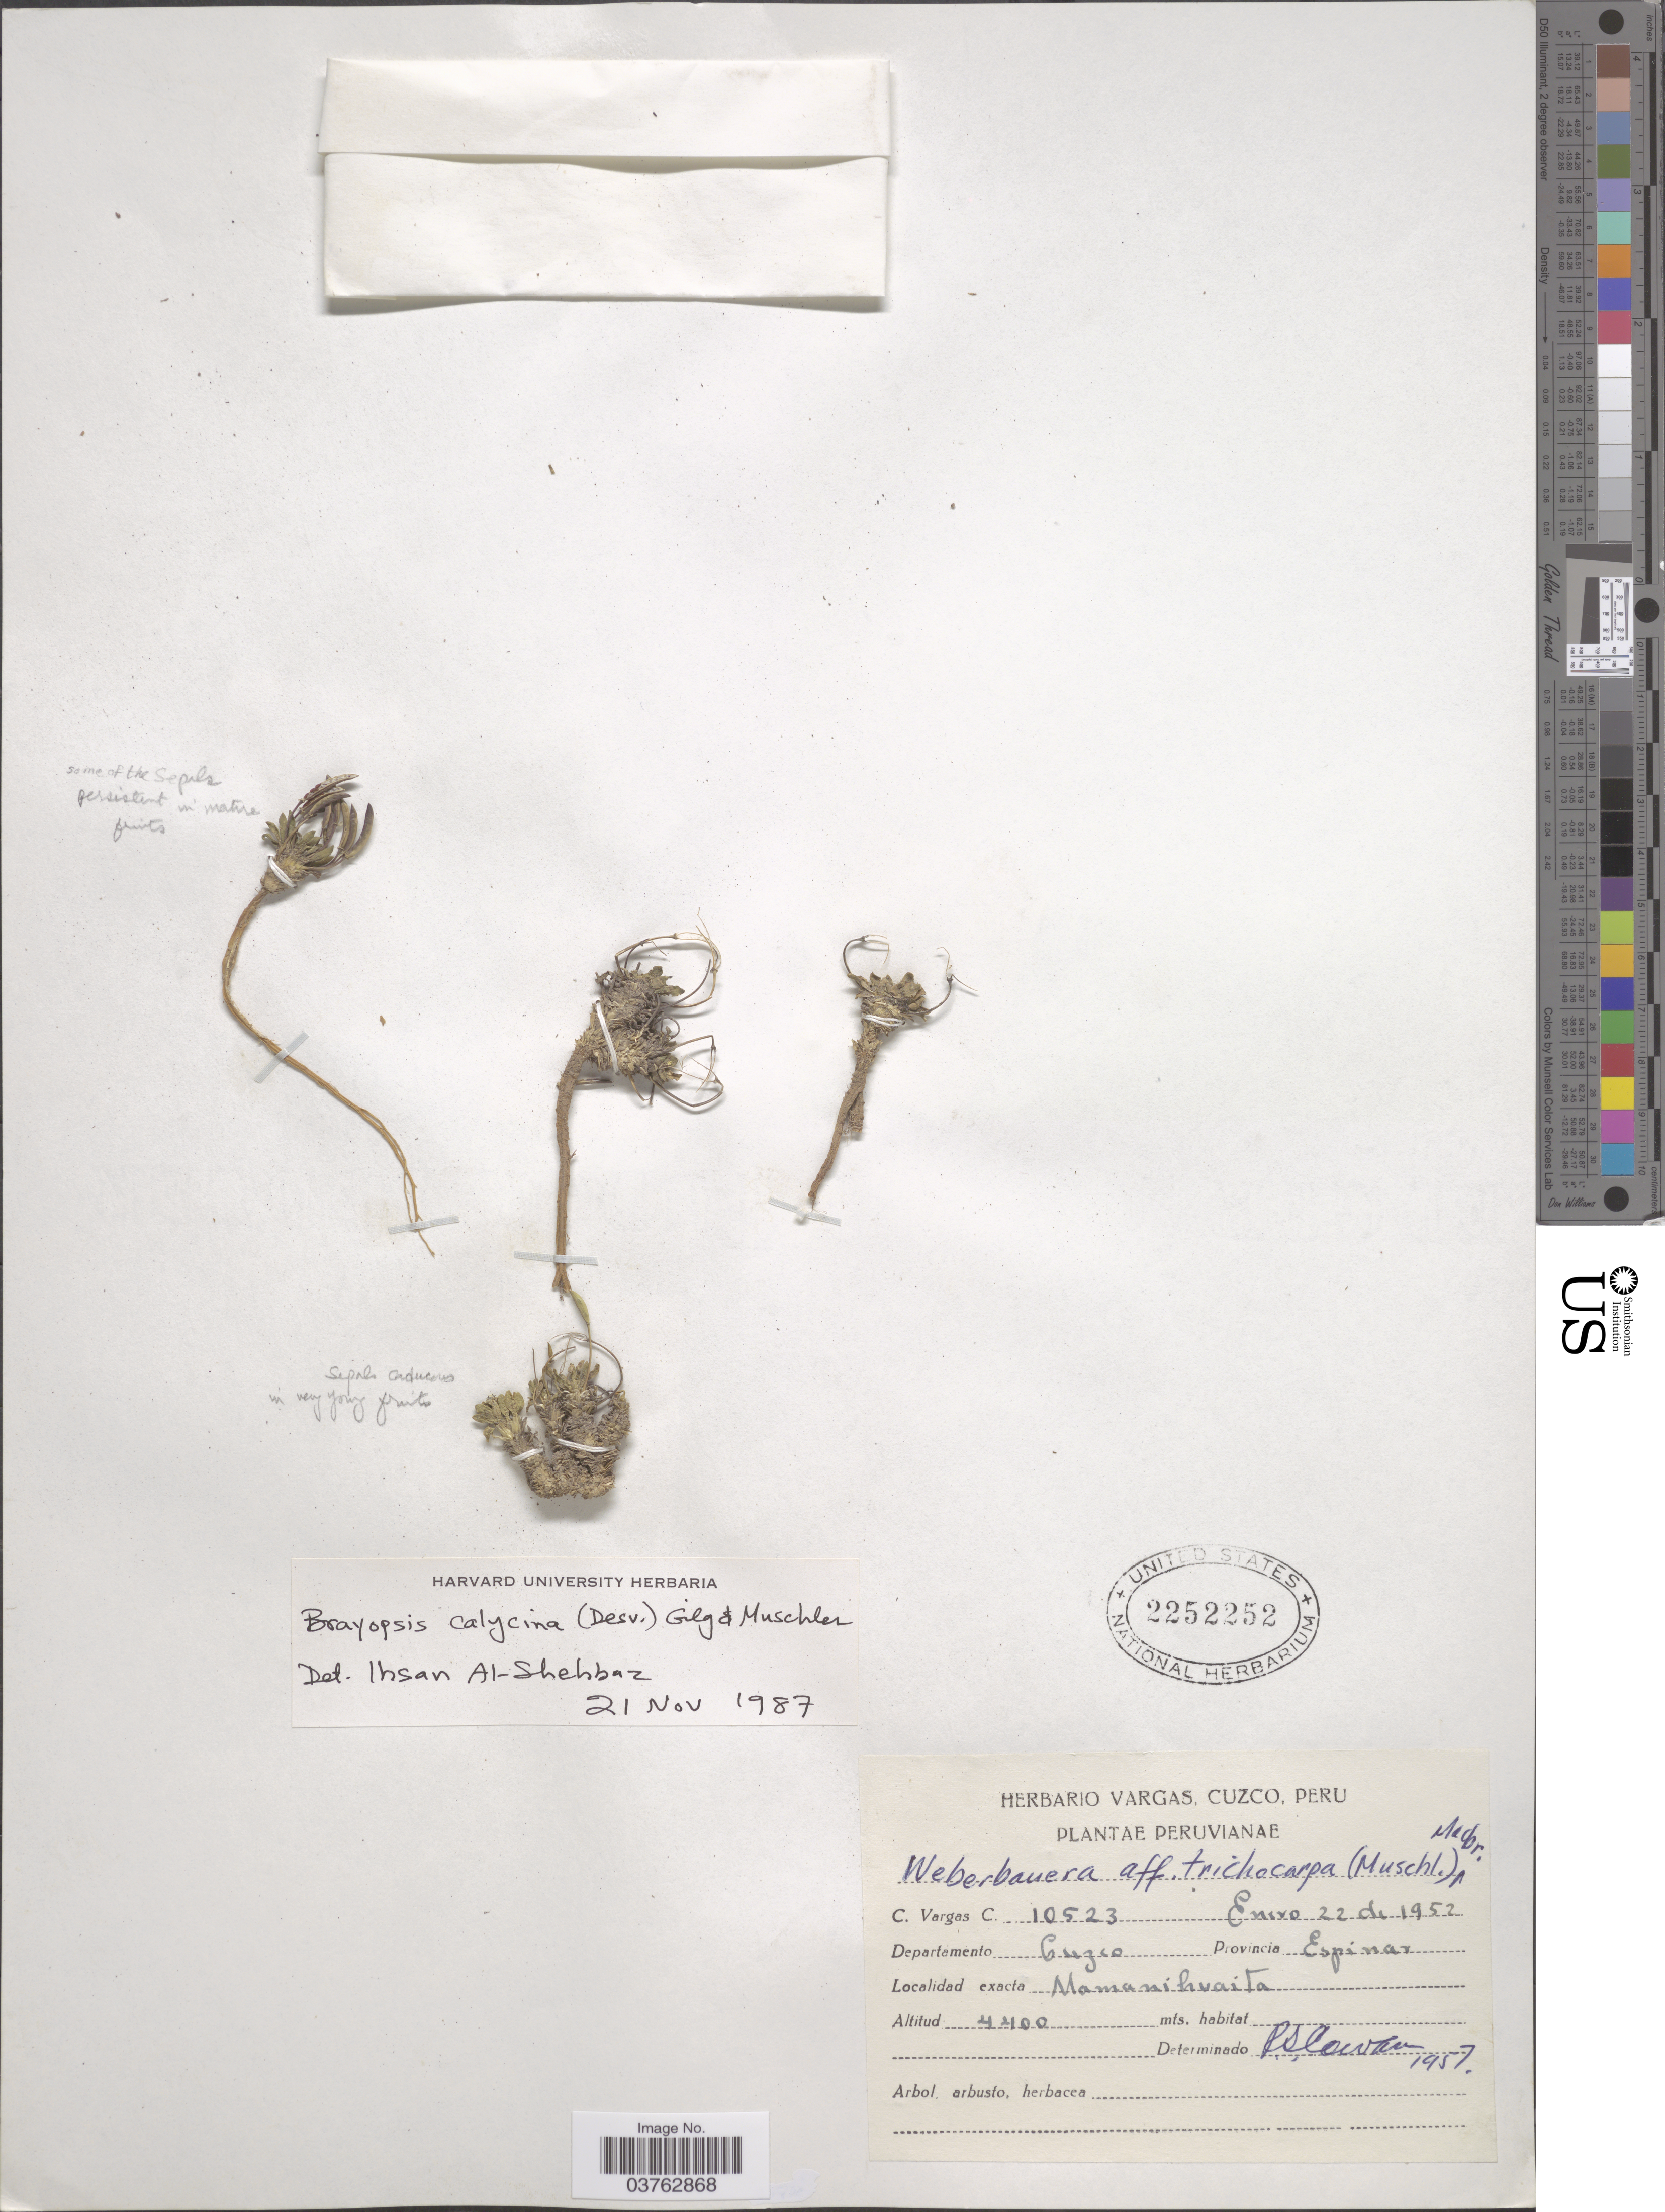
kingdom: Plantae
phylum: Tracheophyta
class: Magnoliopsida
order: Brassicales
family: Brassicaceae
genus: Brayopsis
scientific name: Brayopsis calycina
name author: (Desv.) Gilg & Muschl.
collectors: C. Vargas Calderón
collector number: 10523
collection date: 1952-01-22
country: Peru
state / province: Cusco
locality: Departamento Cuzco. Provincia Espinar. Mamanihuaita.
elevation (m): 4400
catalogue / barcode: US 2252252